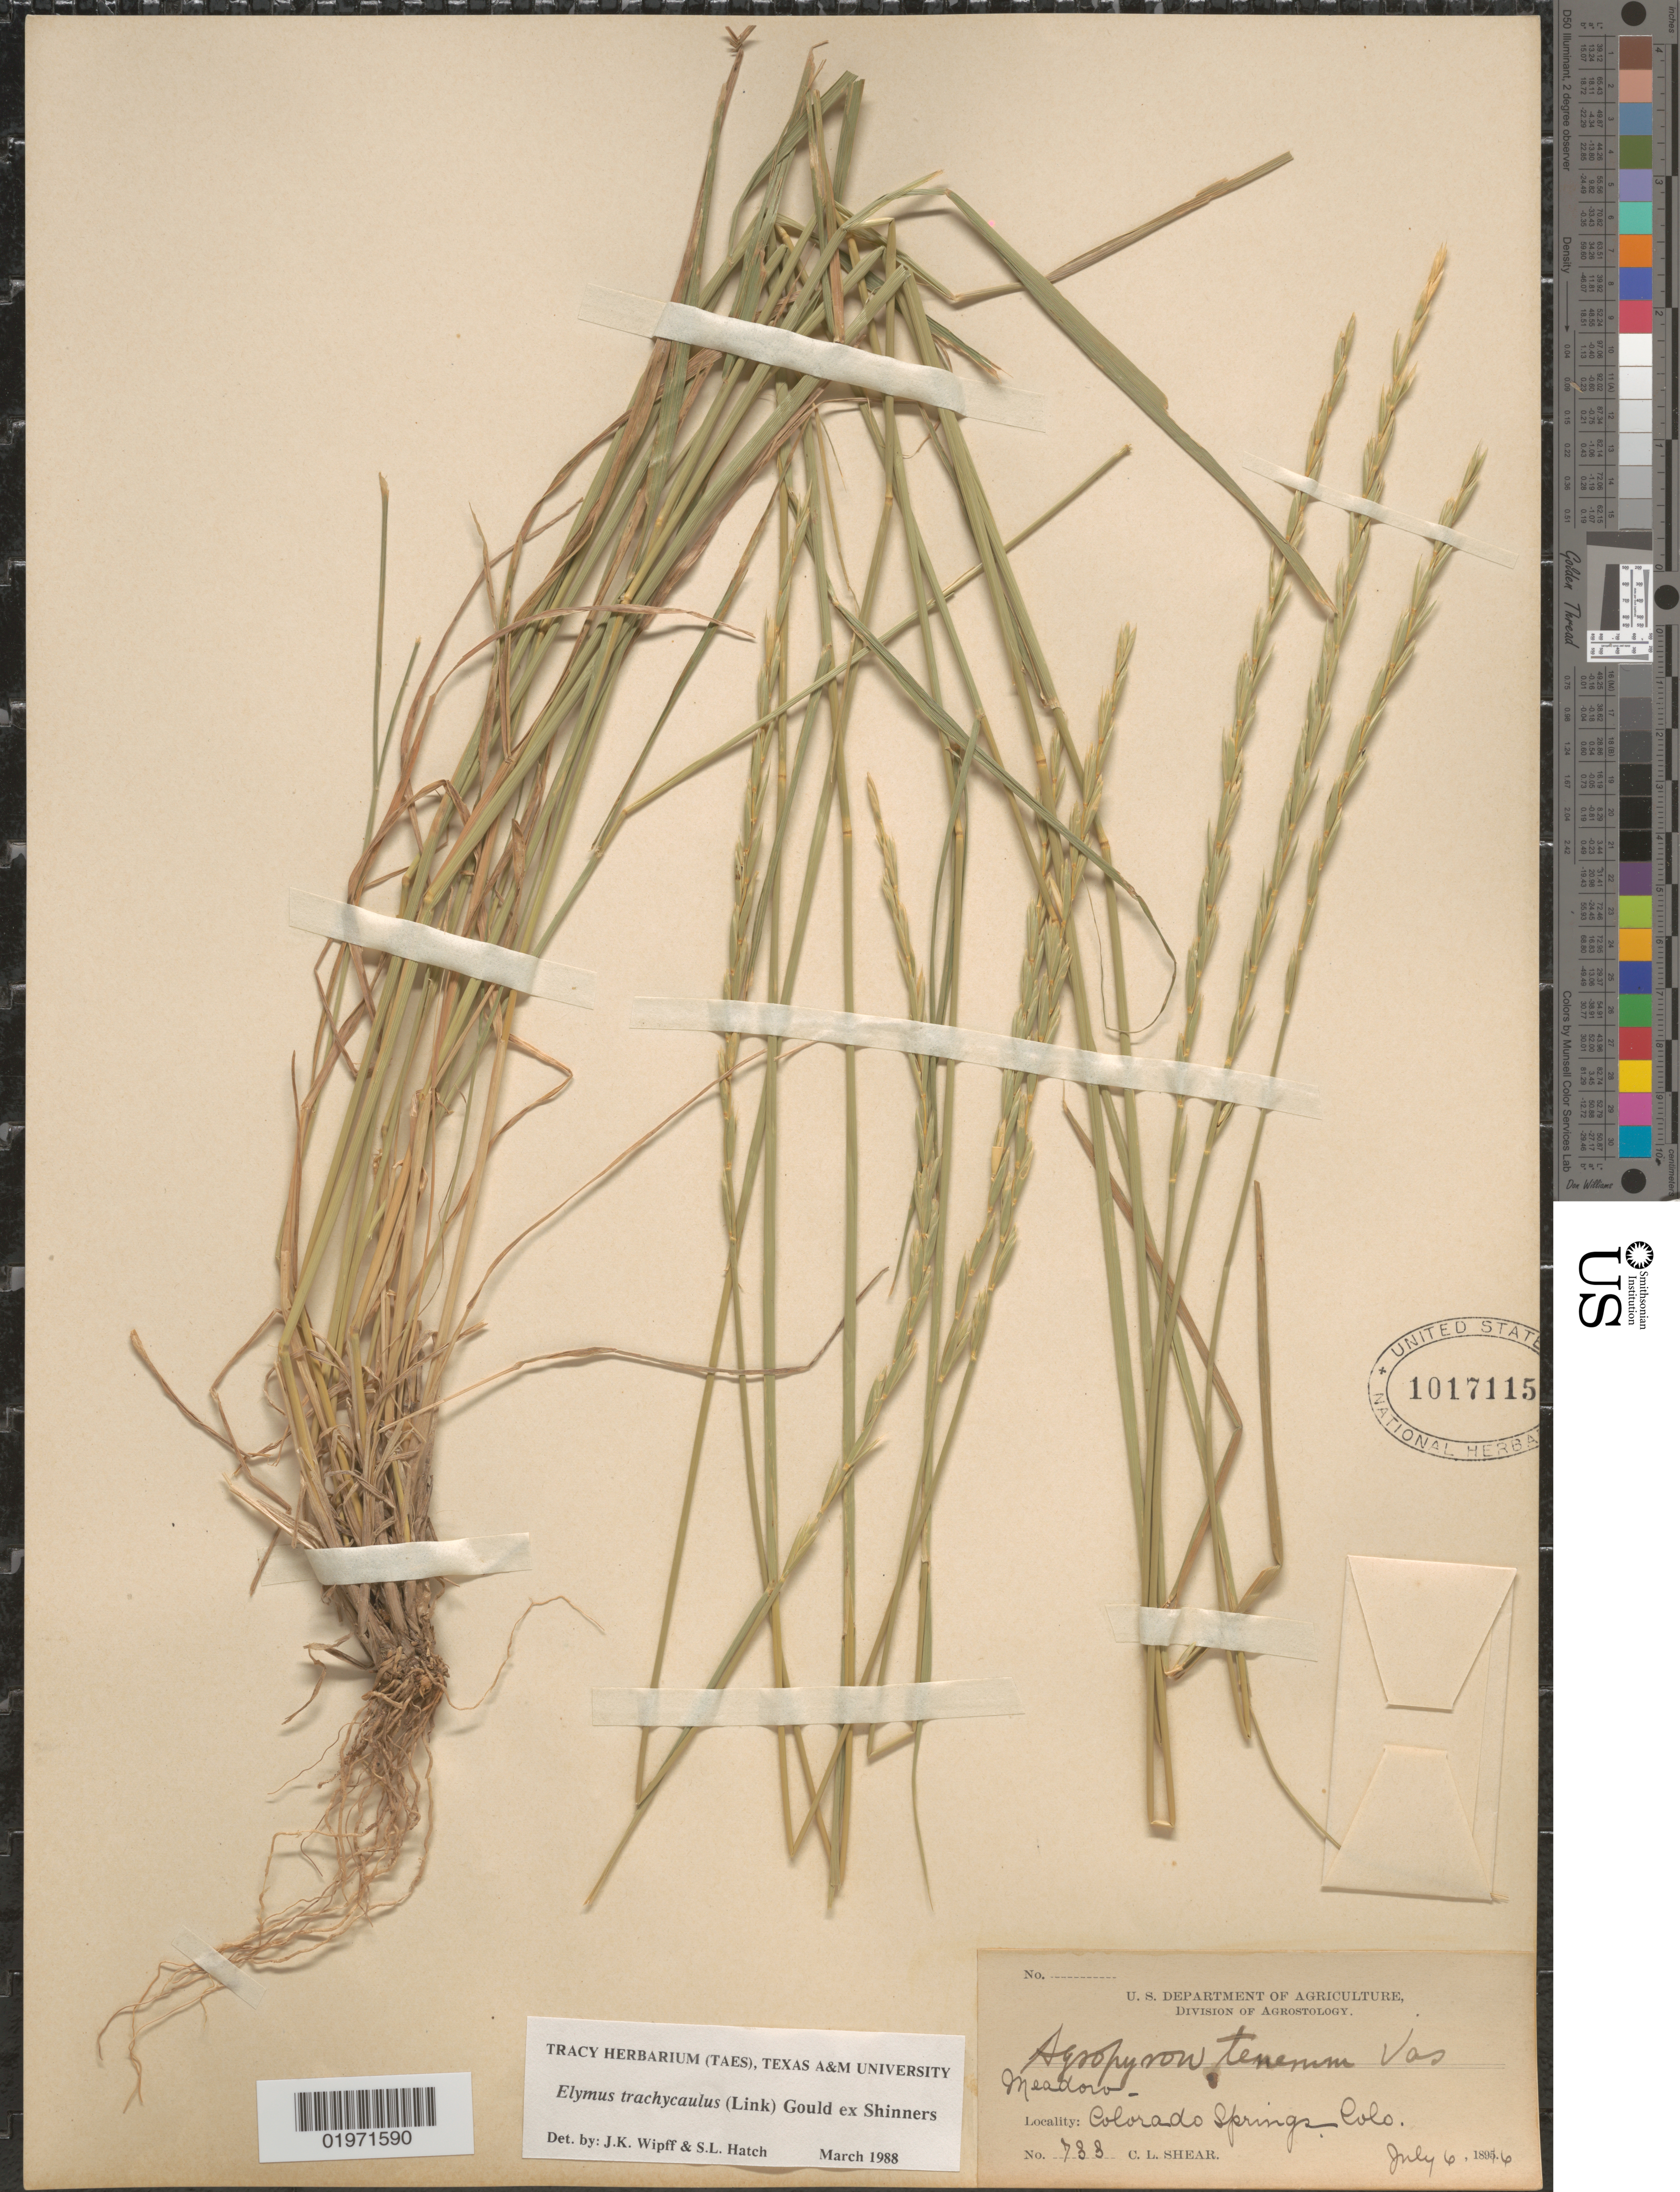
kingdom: Plantae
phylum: Tracheophyta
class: Liliopsida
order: Poales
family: Poaceae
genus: Elymus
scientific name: Elymus trachycaulus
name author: (Link) Gould ex Shinners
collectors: C. L. Shear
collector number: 733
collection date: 1896-07-06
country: United States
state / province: Colorado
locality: Meadow. Colorado Springs.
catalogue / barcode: US 1017115